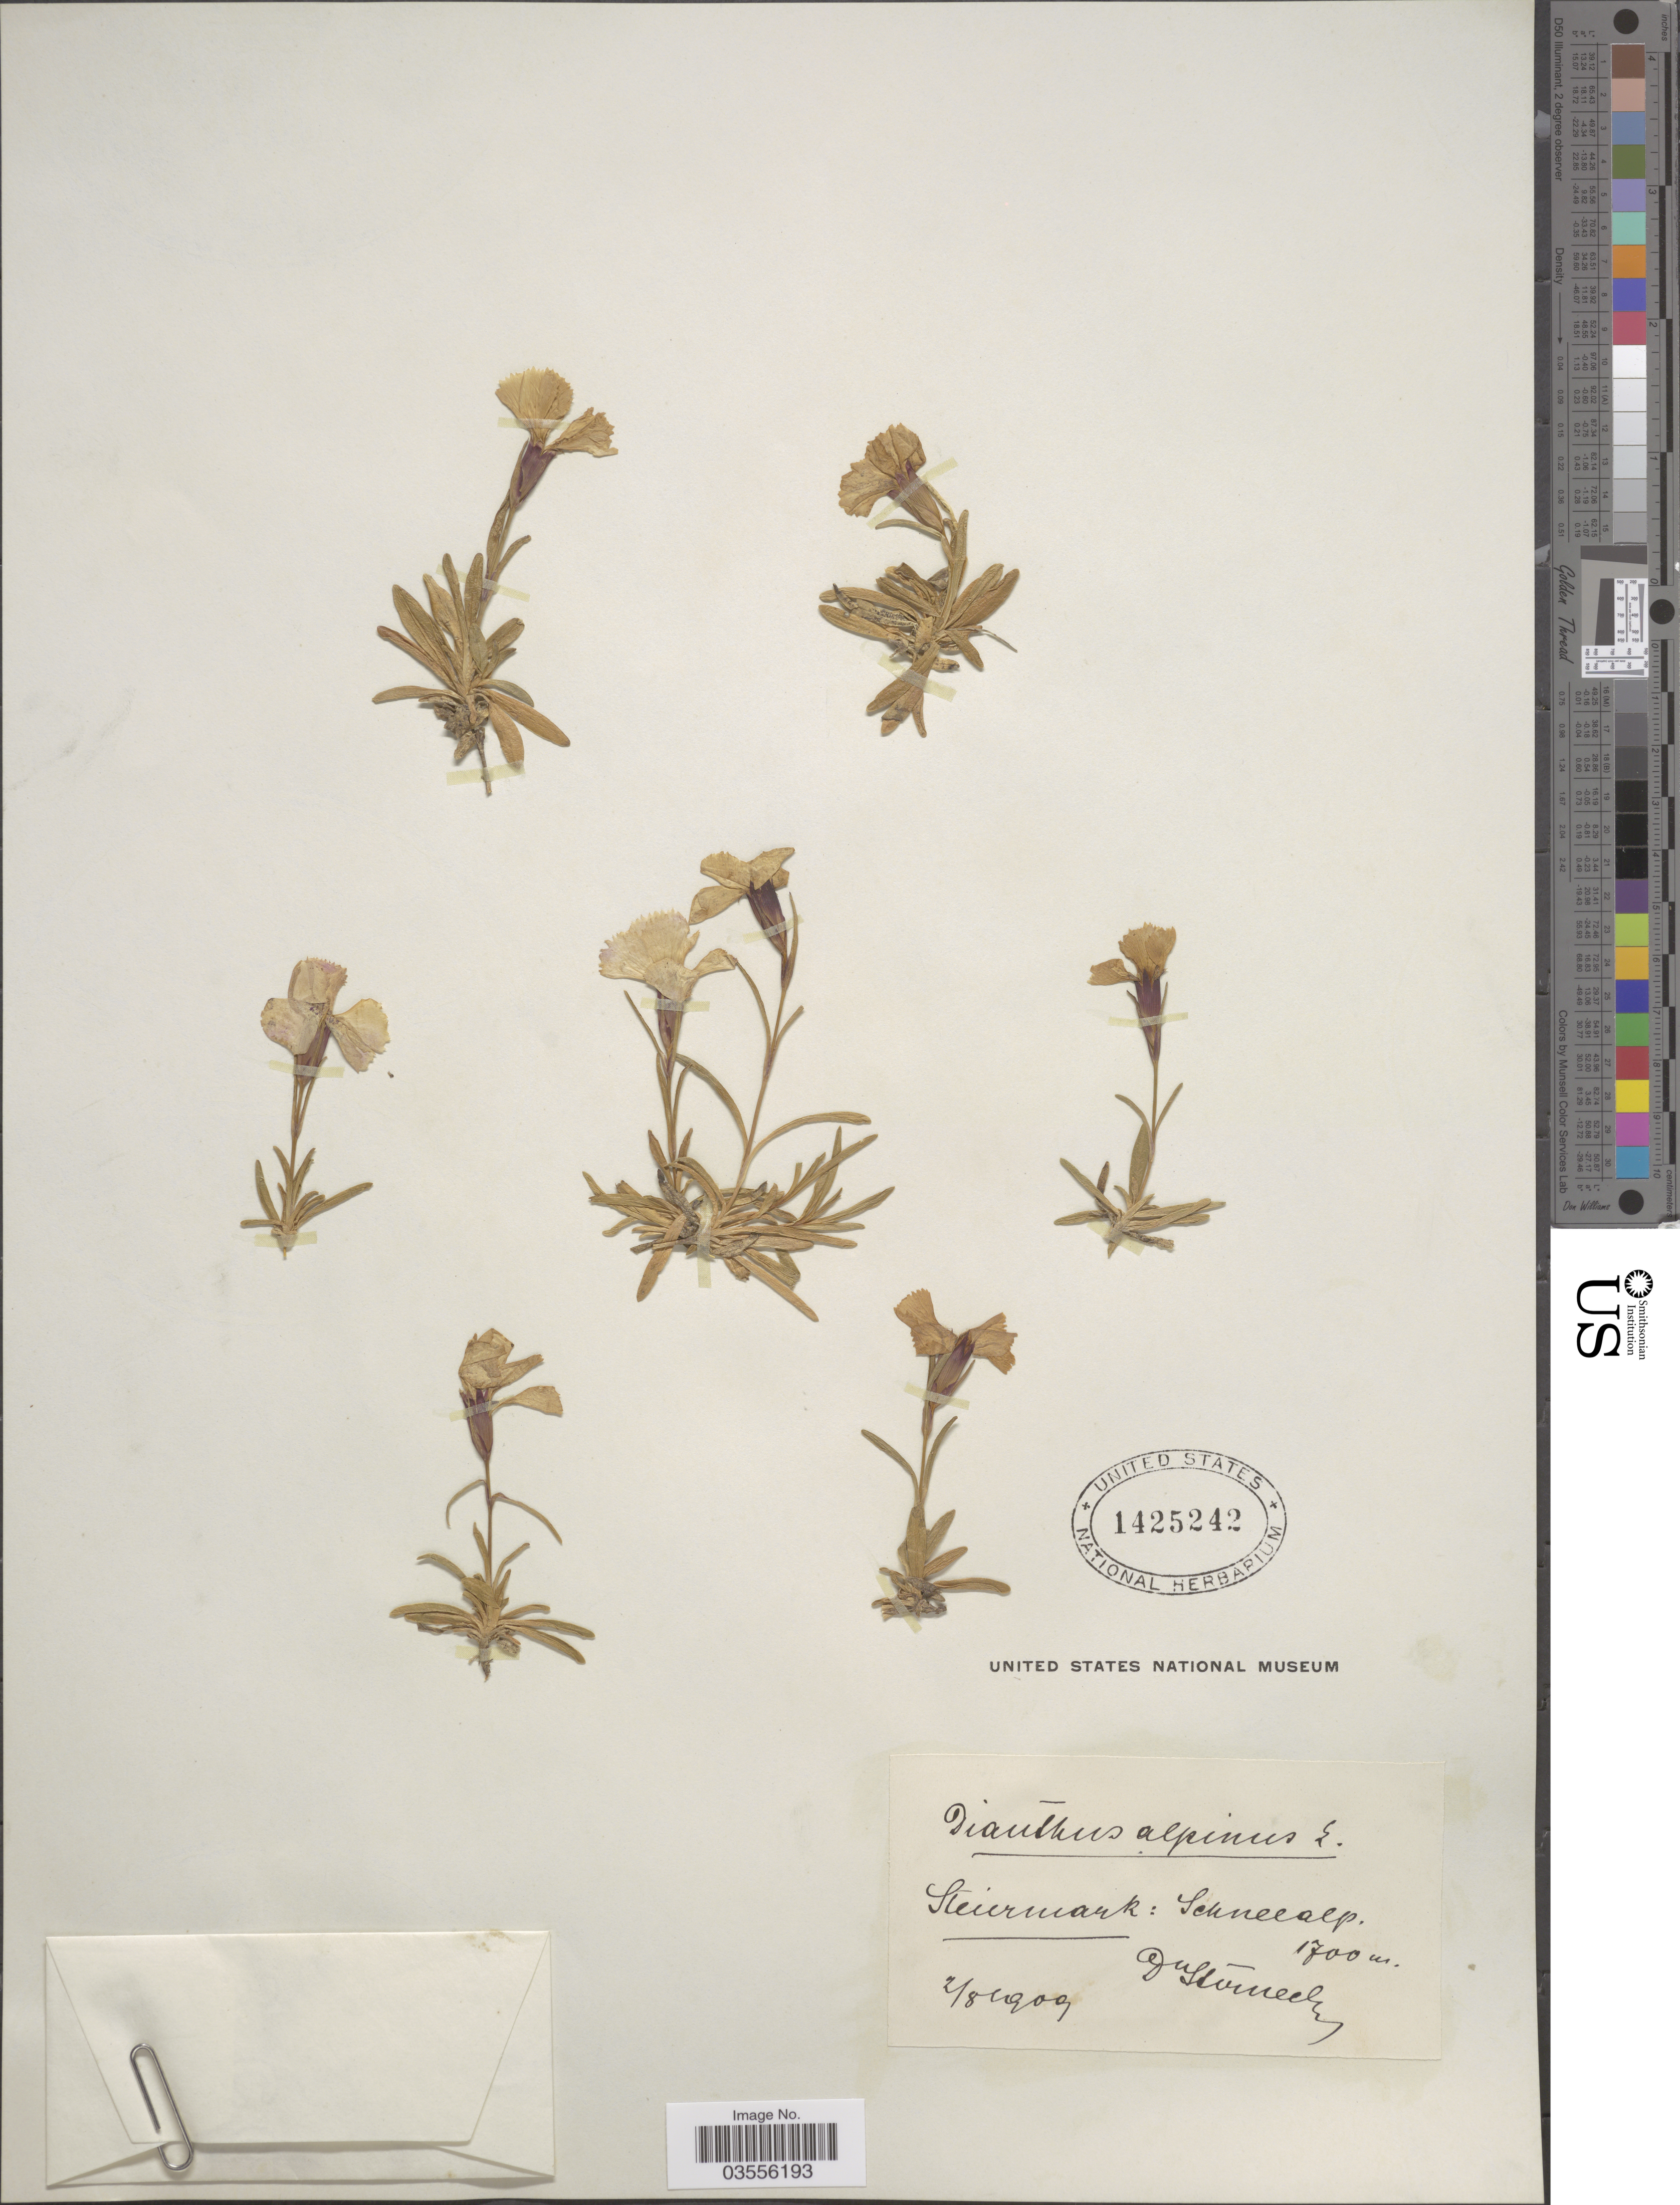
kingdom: Plantae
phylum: Tracheophyta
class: Magnoliopsida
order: Caryophyllales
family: Caryophyllaceae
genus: Dianthus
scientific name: Dianthus alpinus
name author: L.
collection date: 1909-08-02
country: Austria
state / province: Steiermark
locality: Schneealp.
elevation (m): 1700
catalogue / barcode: US 1425242